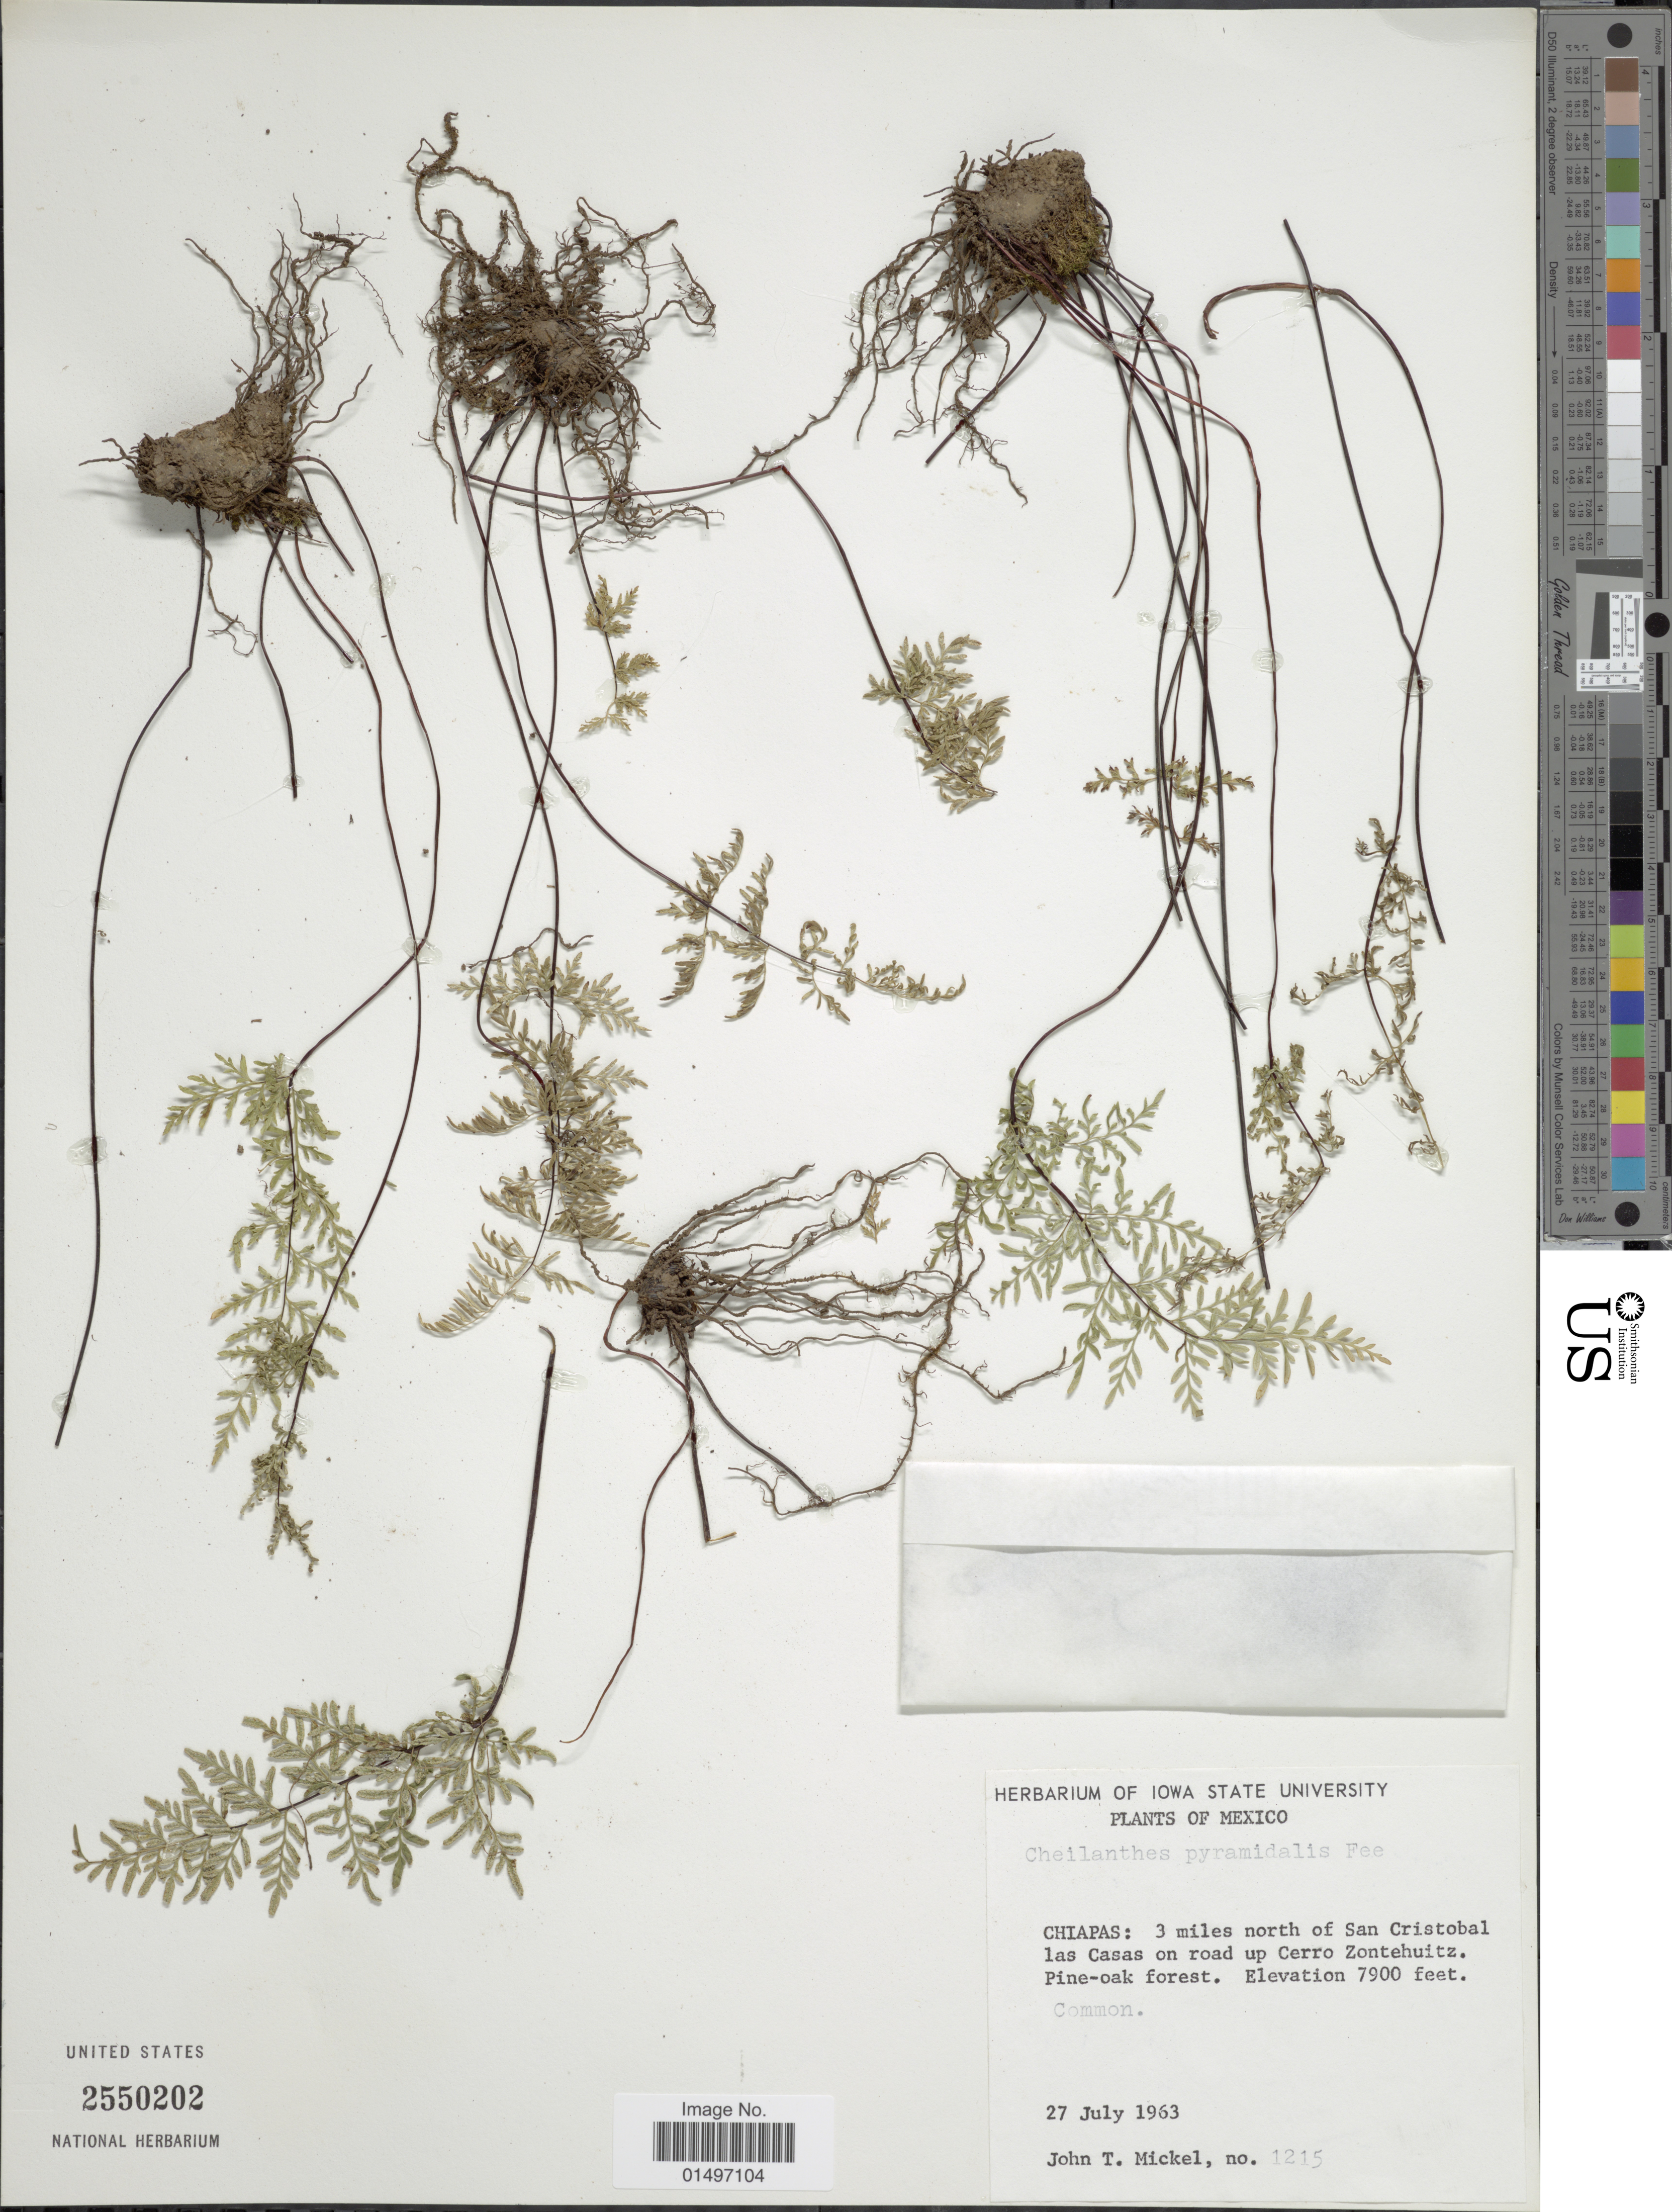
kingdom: Plantae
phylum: Tracheophyta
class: Polypodiopsida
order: Polypodiales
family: Pteridaceae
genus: Gaga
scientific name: Gaga hirsuta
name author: (Link) Fay W. Li & Windham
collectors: J. T. Mickel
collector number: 1215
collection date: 1963-07-27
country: Mexico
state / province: Chiapas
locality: Mexico, 3 miles north of San Cristobal las Casas on road up Cerro Zontehuitz. Pine-oak forest.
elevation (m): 2408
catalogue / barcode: US 2550202